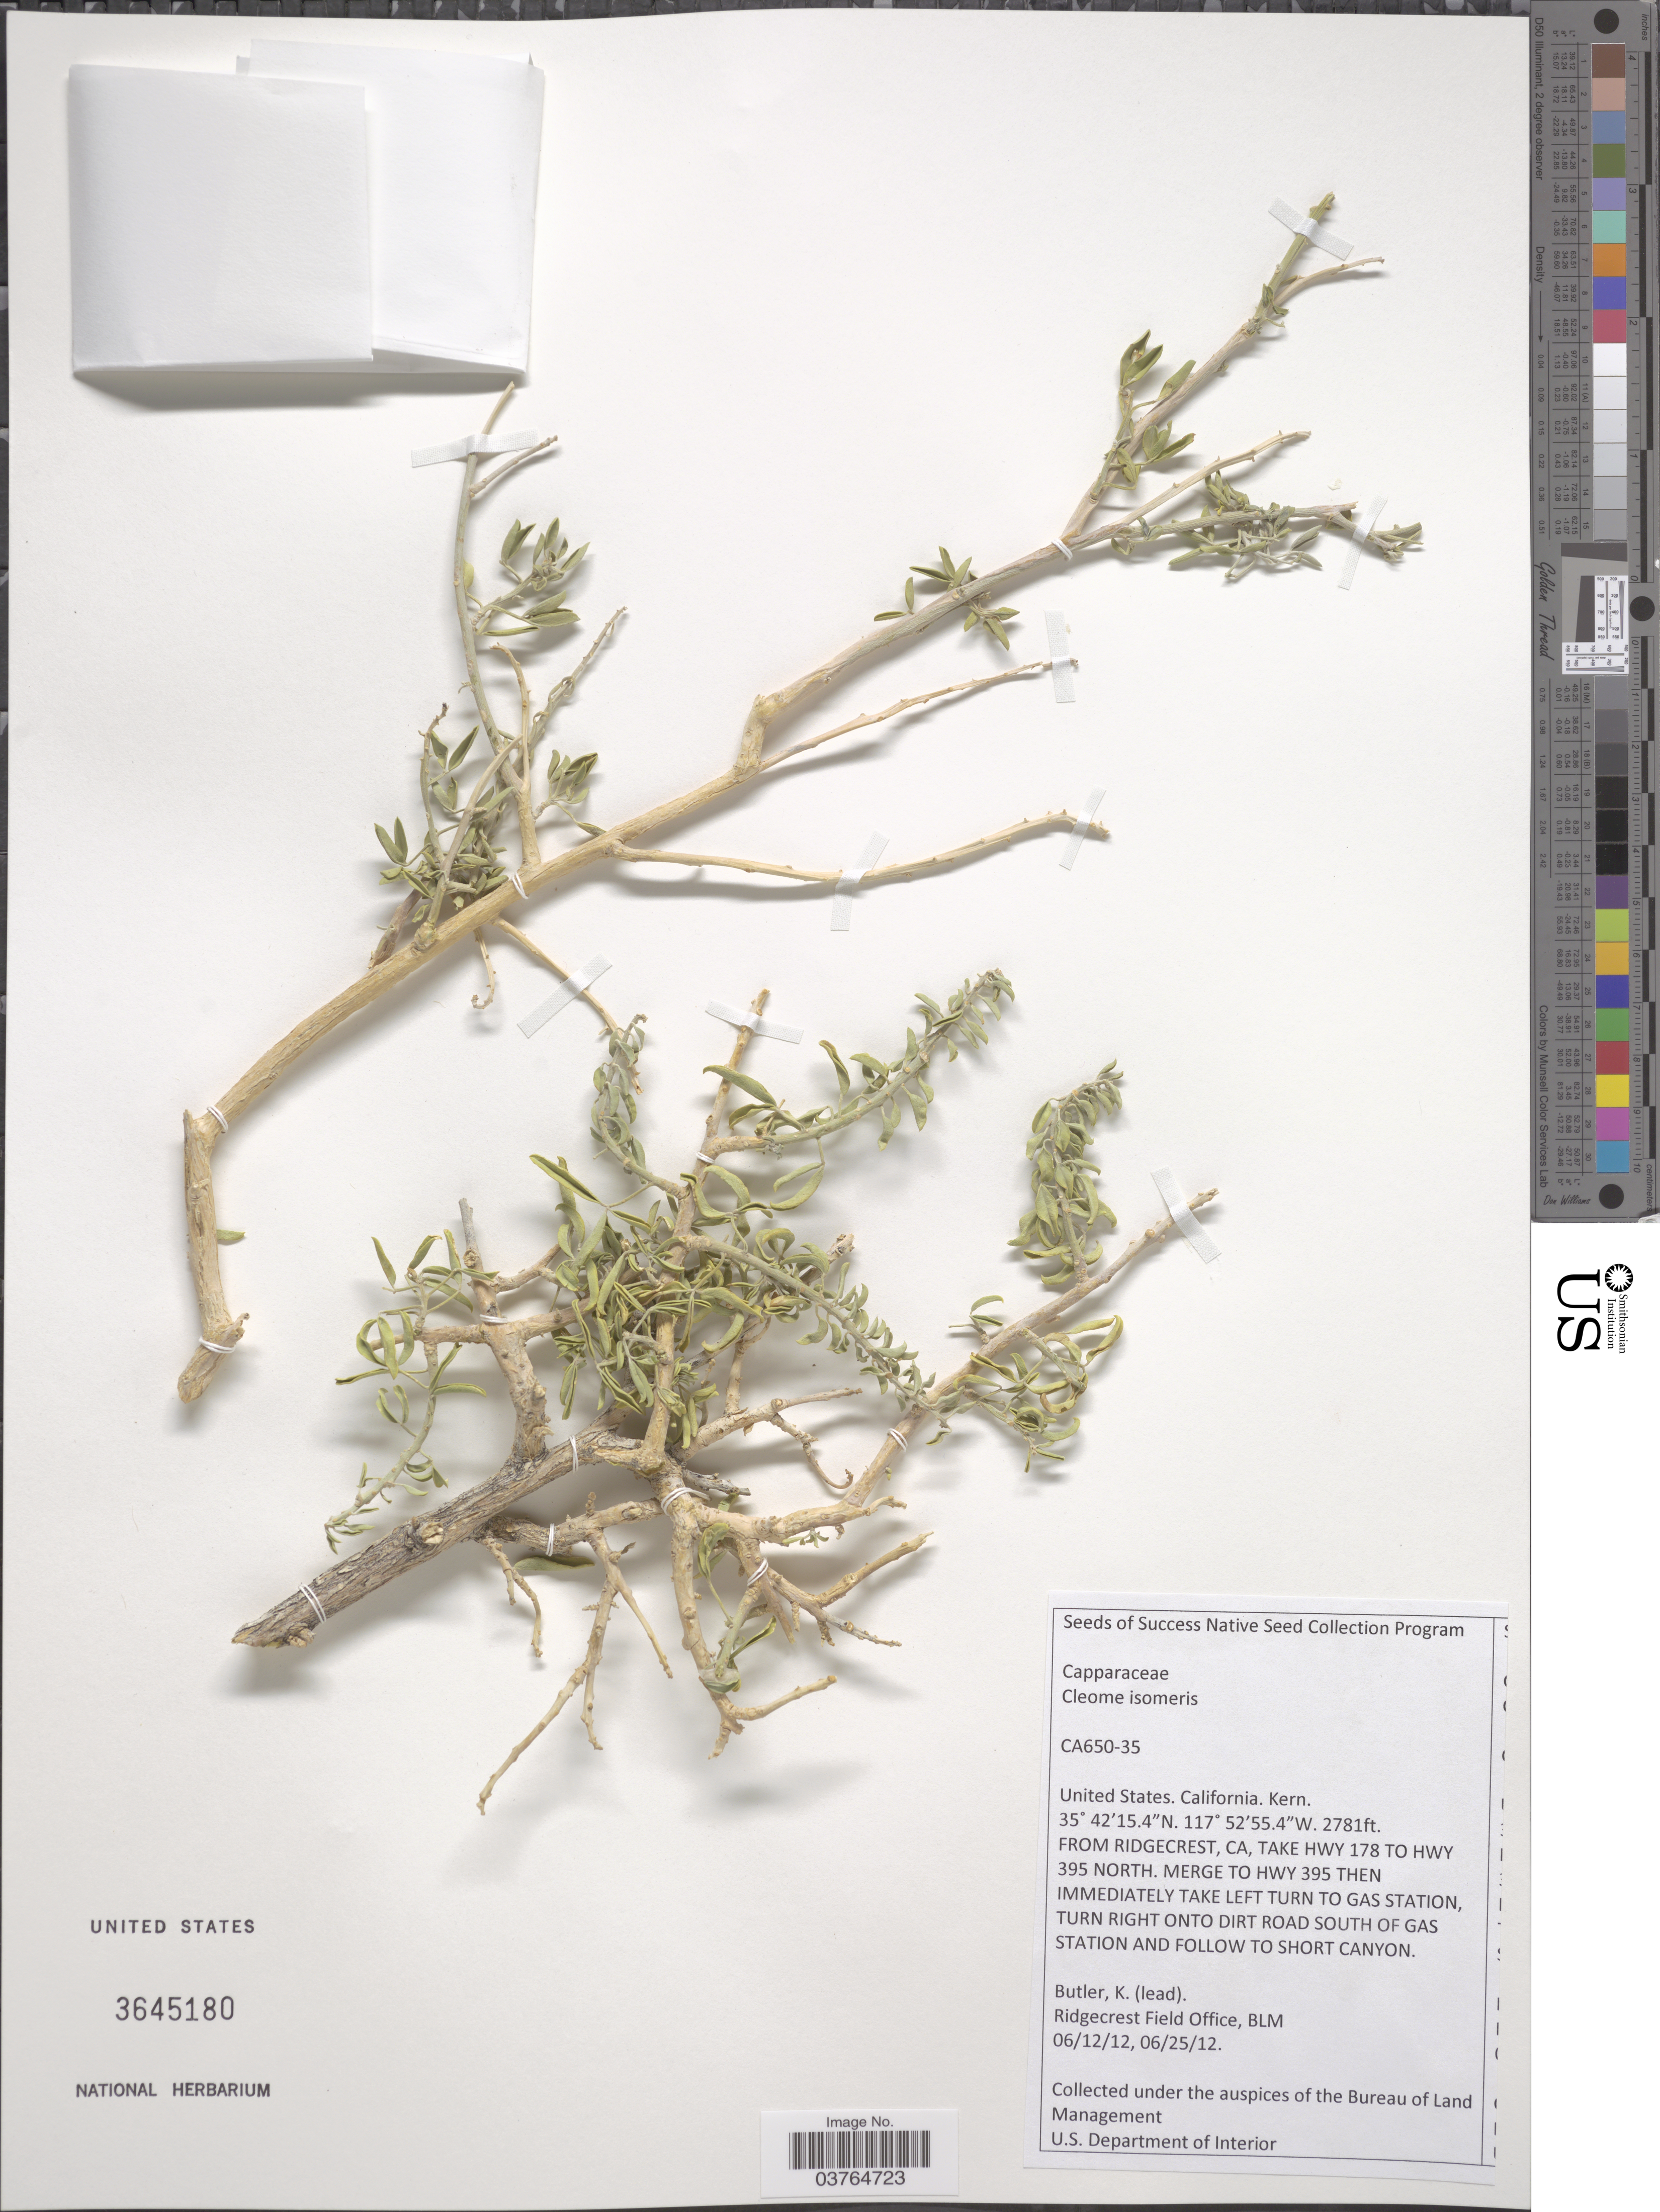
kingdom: Plantae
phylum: Tracheophyta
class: Magnoliopsida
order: Brassicales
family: Cleomaceae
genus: Cleomella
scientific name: Cleomella arborea var. angustata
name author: (Parish) Roalson & J.C. Hall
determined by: Strong, Mark T., (BOT), Smithsonian Institution - National Museum of Natural History (UNITED STATES)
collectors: K. Butler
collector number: CA650-35?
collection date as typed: Transcribed d/m/y: 12/6/12 to 25/6/12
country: United States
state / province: California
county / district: Kern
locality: Kern. From Ridgecrest, CA, take hwy 178 to hwy 395 North. Merge to Hwy 395 then immediately take left turn to gas station, turn right into dirt road south of gas station and follow to short canyon.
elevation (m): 848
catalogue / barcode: US 3645180